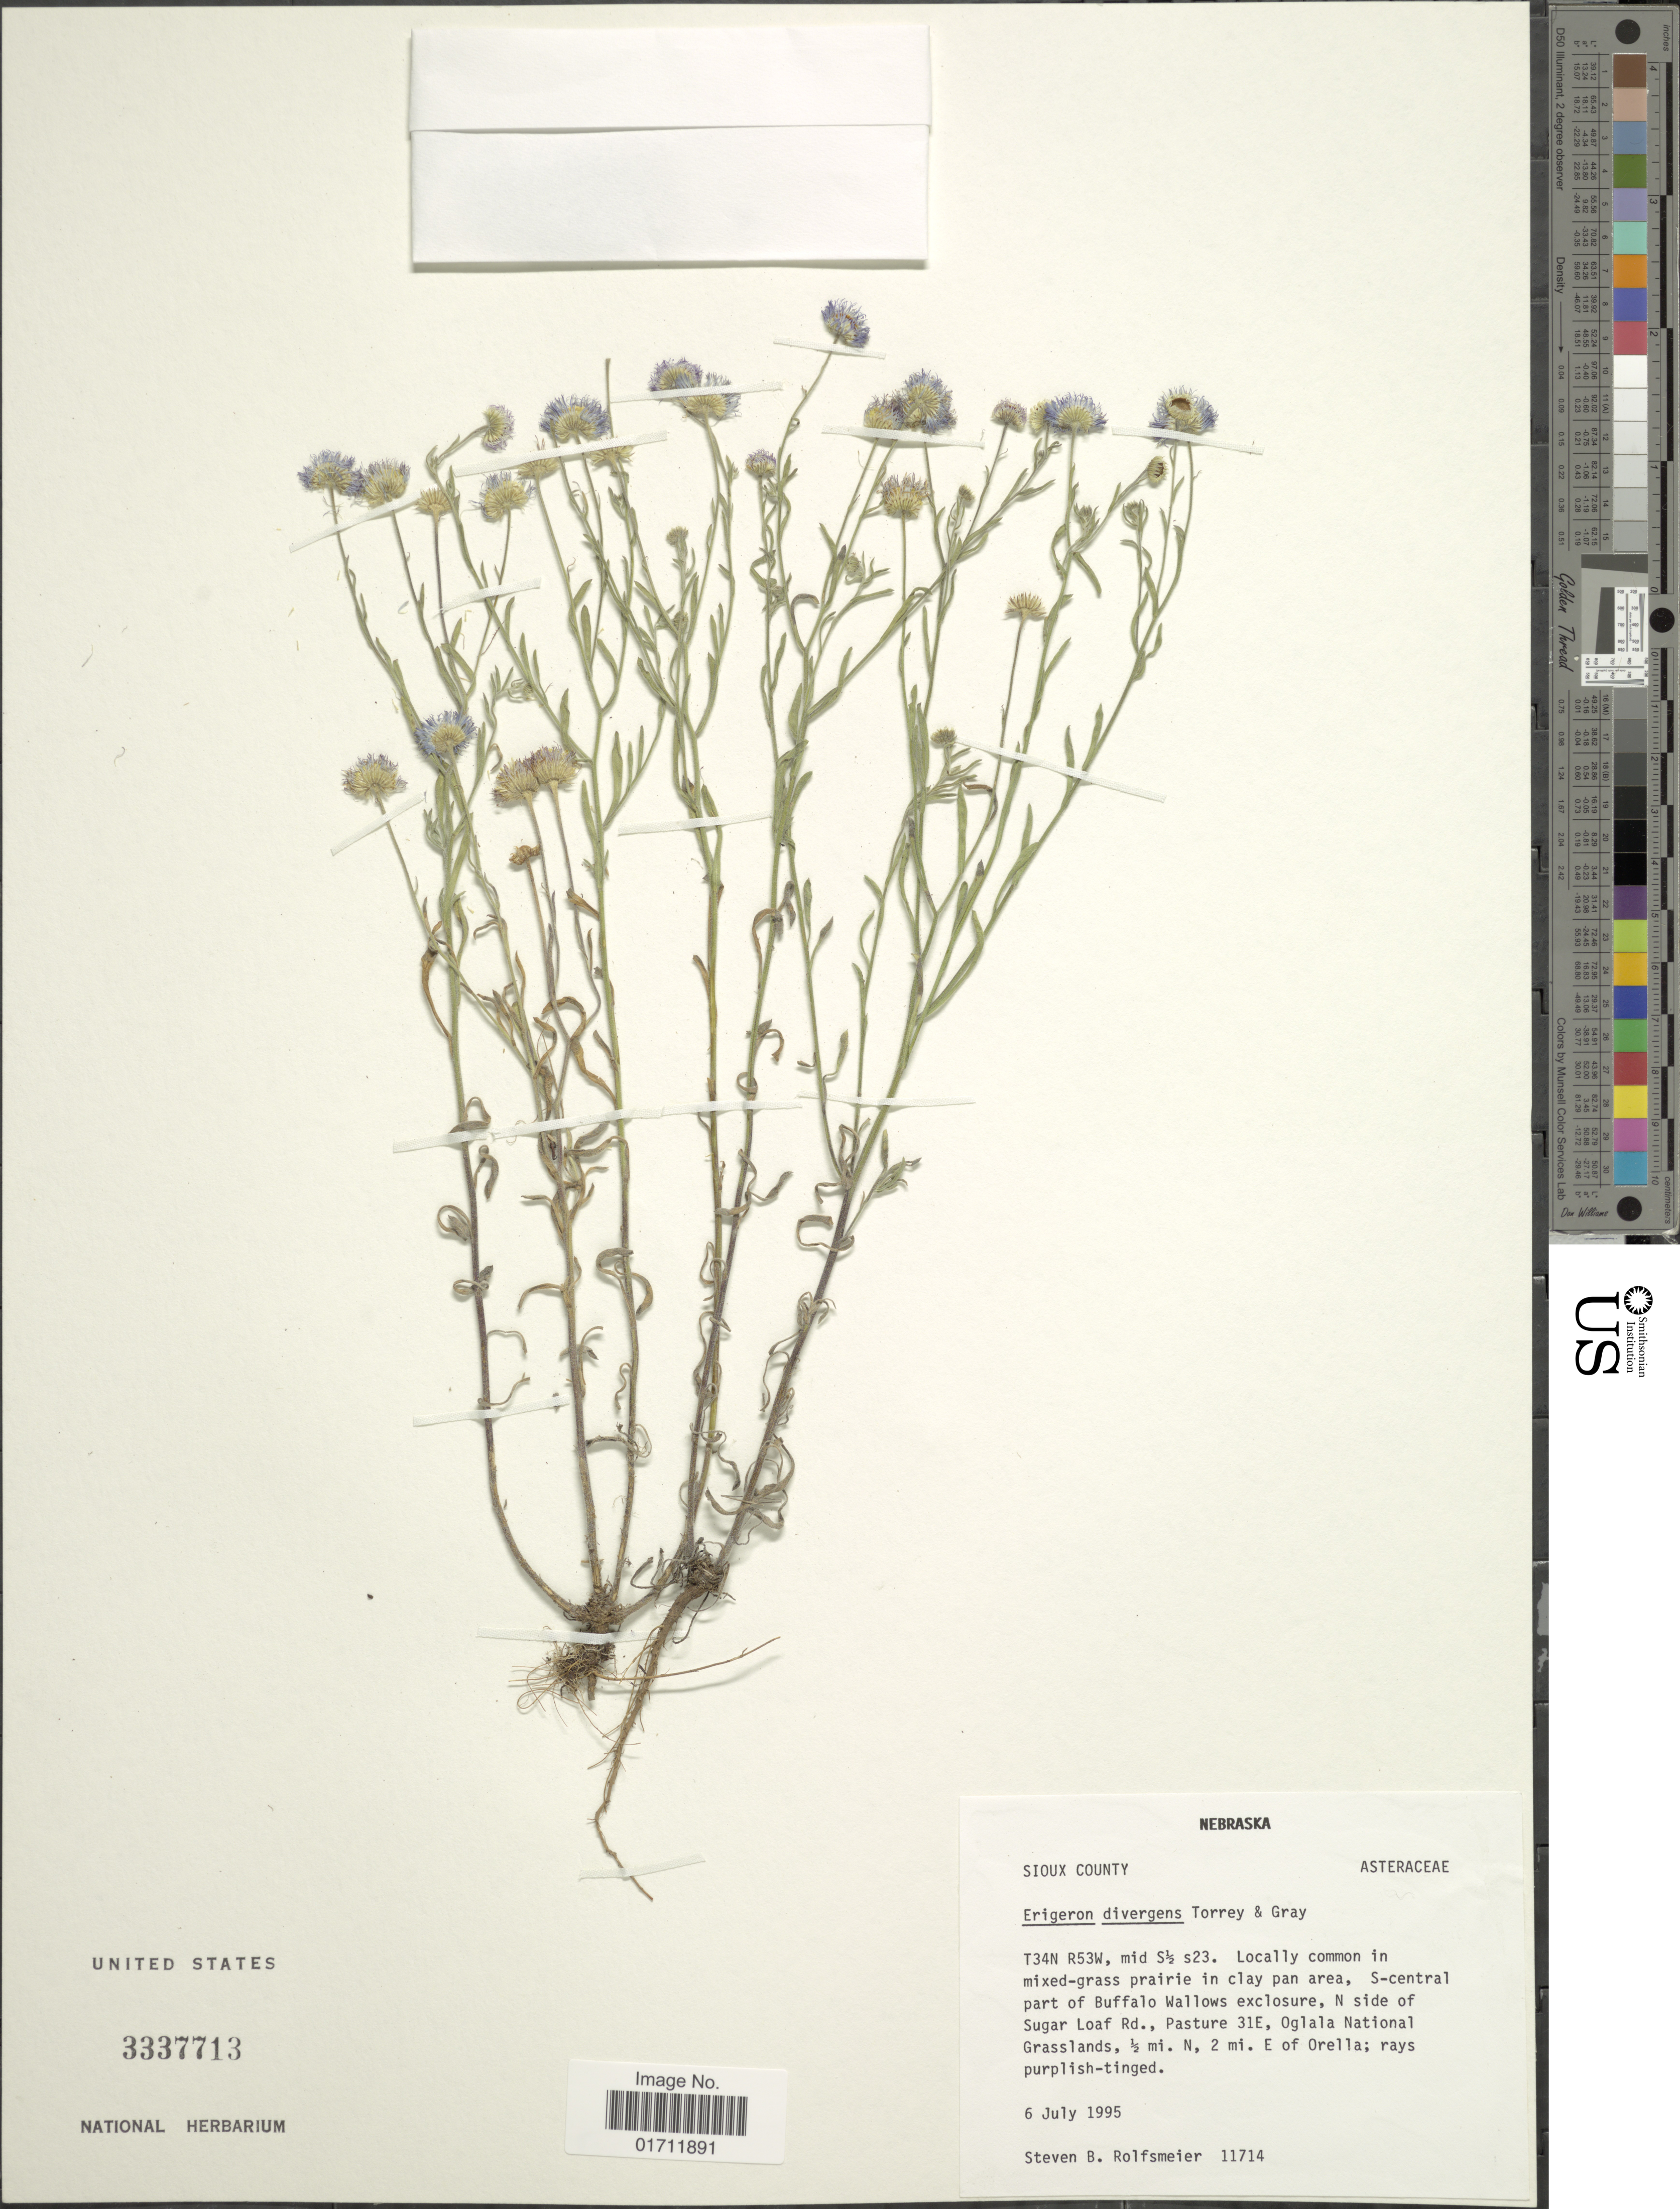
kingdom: Plantae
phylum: Tracheophyta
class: Magnoliopsida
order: Asterales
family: Asteraceae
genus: Erigeron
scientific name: Erigeron divergens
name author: Torr. & A. Gray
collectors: S. Rolfsmeier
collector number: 11714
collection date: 1995-07-06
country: United States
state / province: Nebraska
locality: Sioux County, T34N R53W, mid S½. Locally common in mixed-grass prairie in clay pan area, S. -central part of Buffalo Wallows exclousre, N side of Sugar Loaf Rd., Pastures 31E, Oglala National Grasslands, ½ mi.E. of Orella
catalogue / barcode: US 3337713